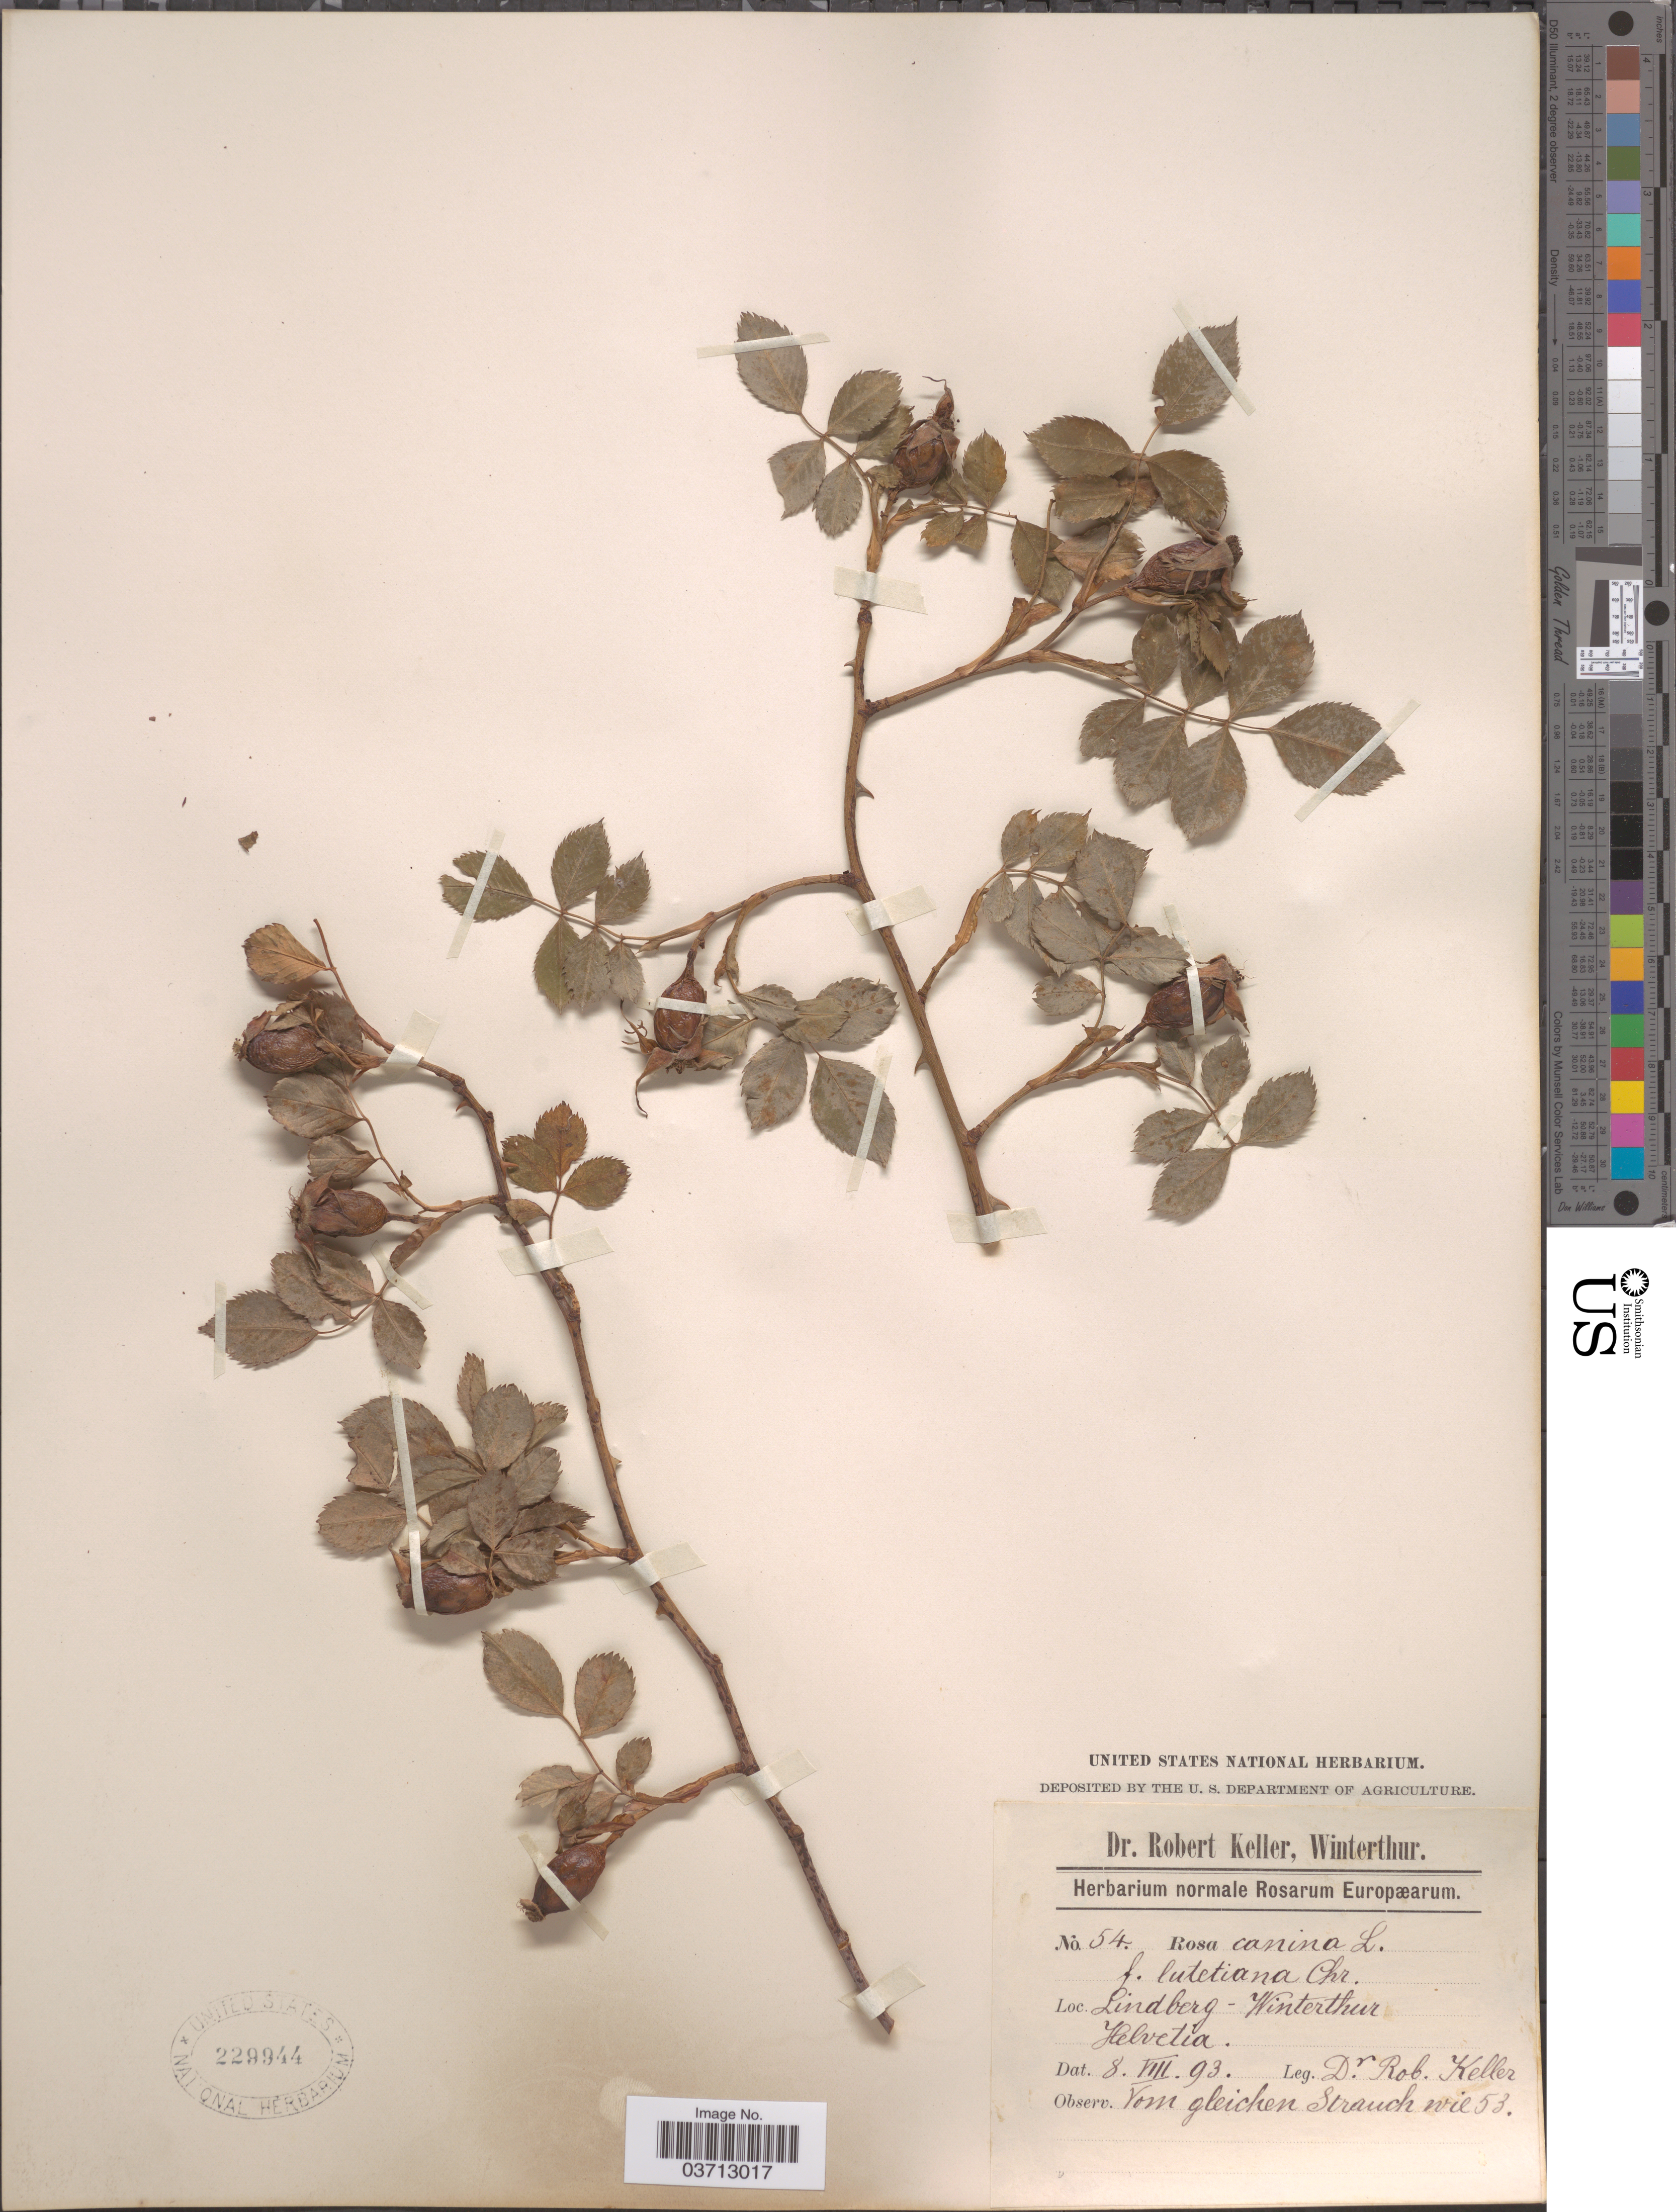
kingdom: Plantae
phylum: Tracheophyta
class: Magnoliopsida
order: Rosales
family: Rosaceae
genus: Rosa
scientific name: Rosa canina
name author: L.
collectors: R. Keller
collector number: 54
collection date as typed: Transcribed d/m/y: 8/8/93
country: Switzerland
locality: Lindberg, Winterthur. Helvetia.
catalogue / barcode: US 229944